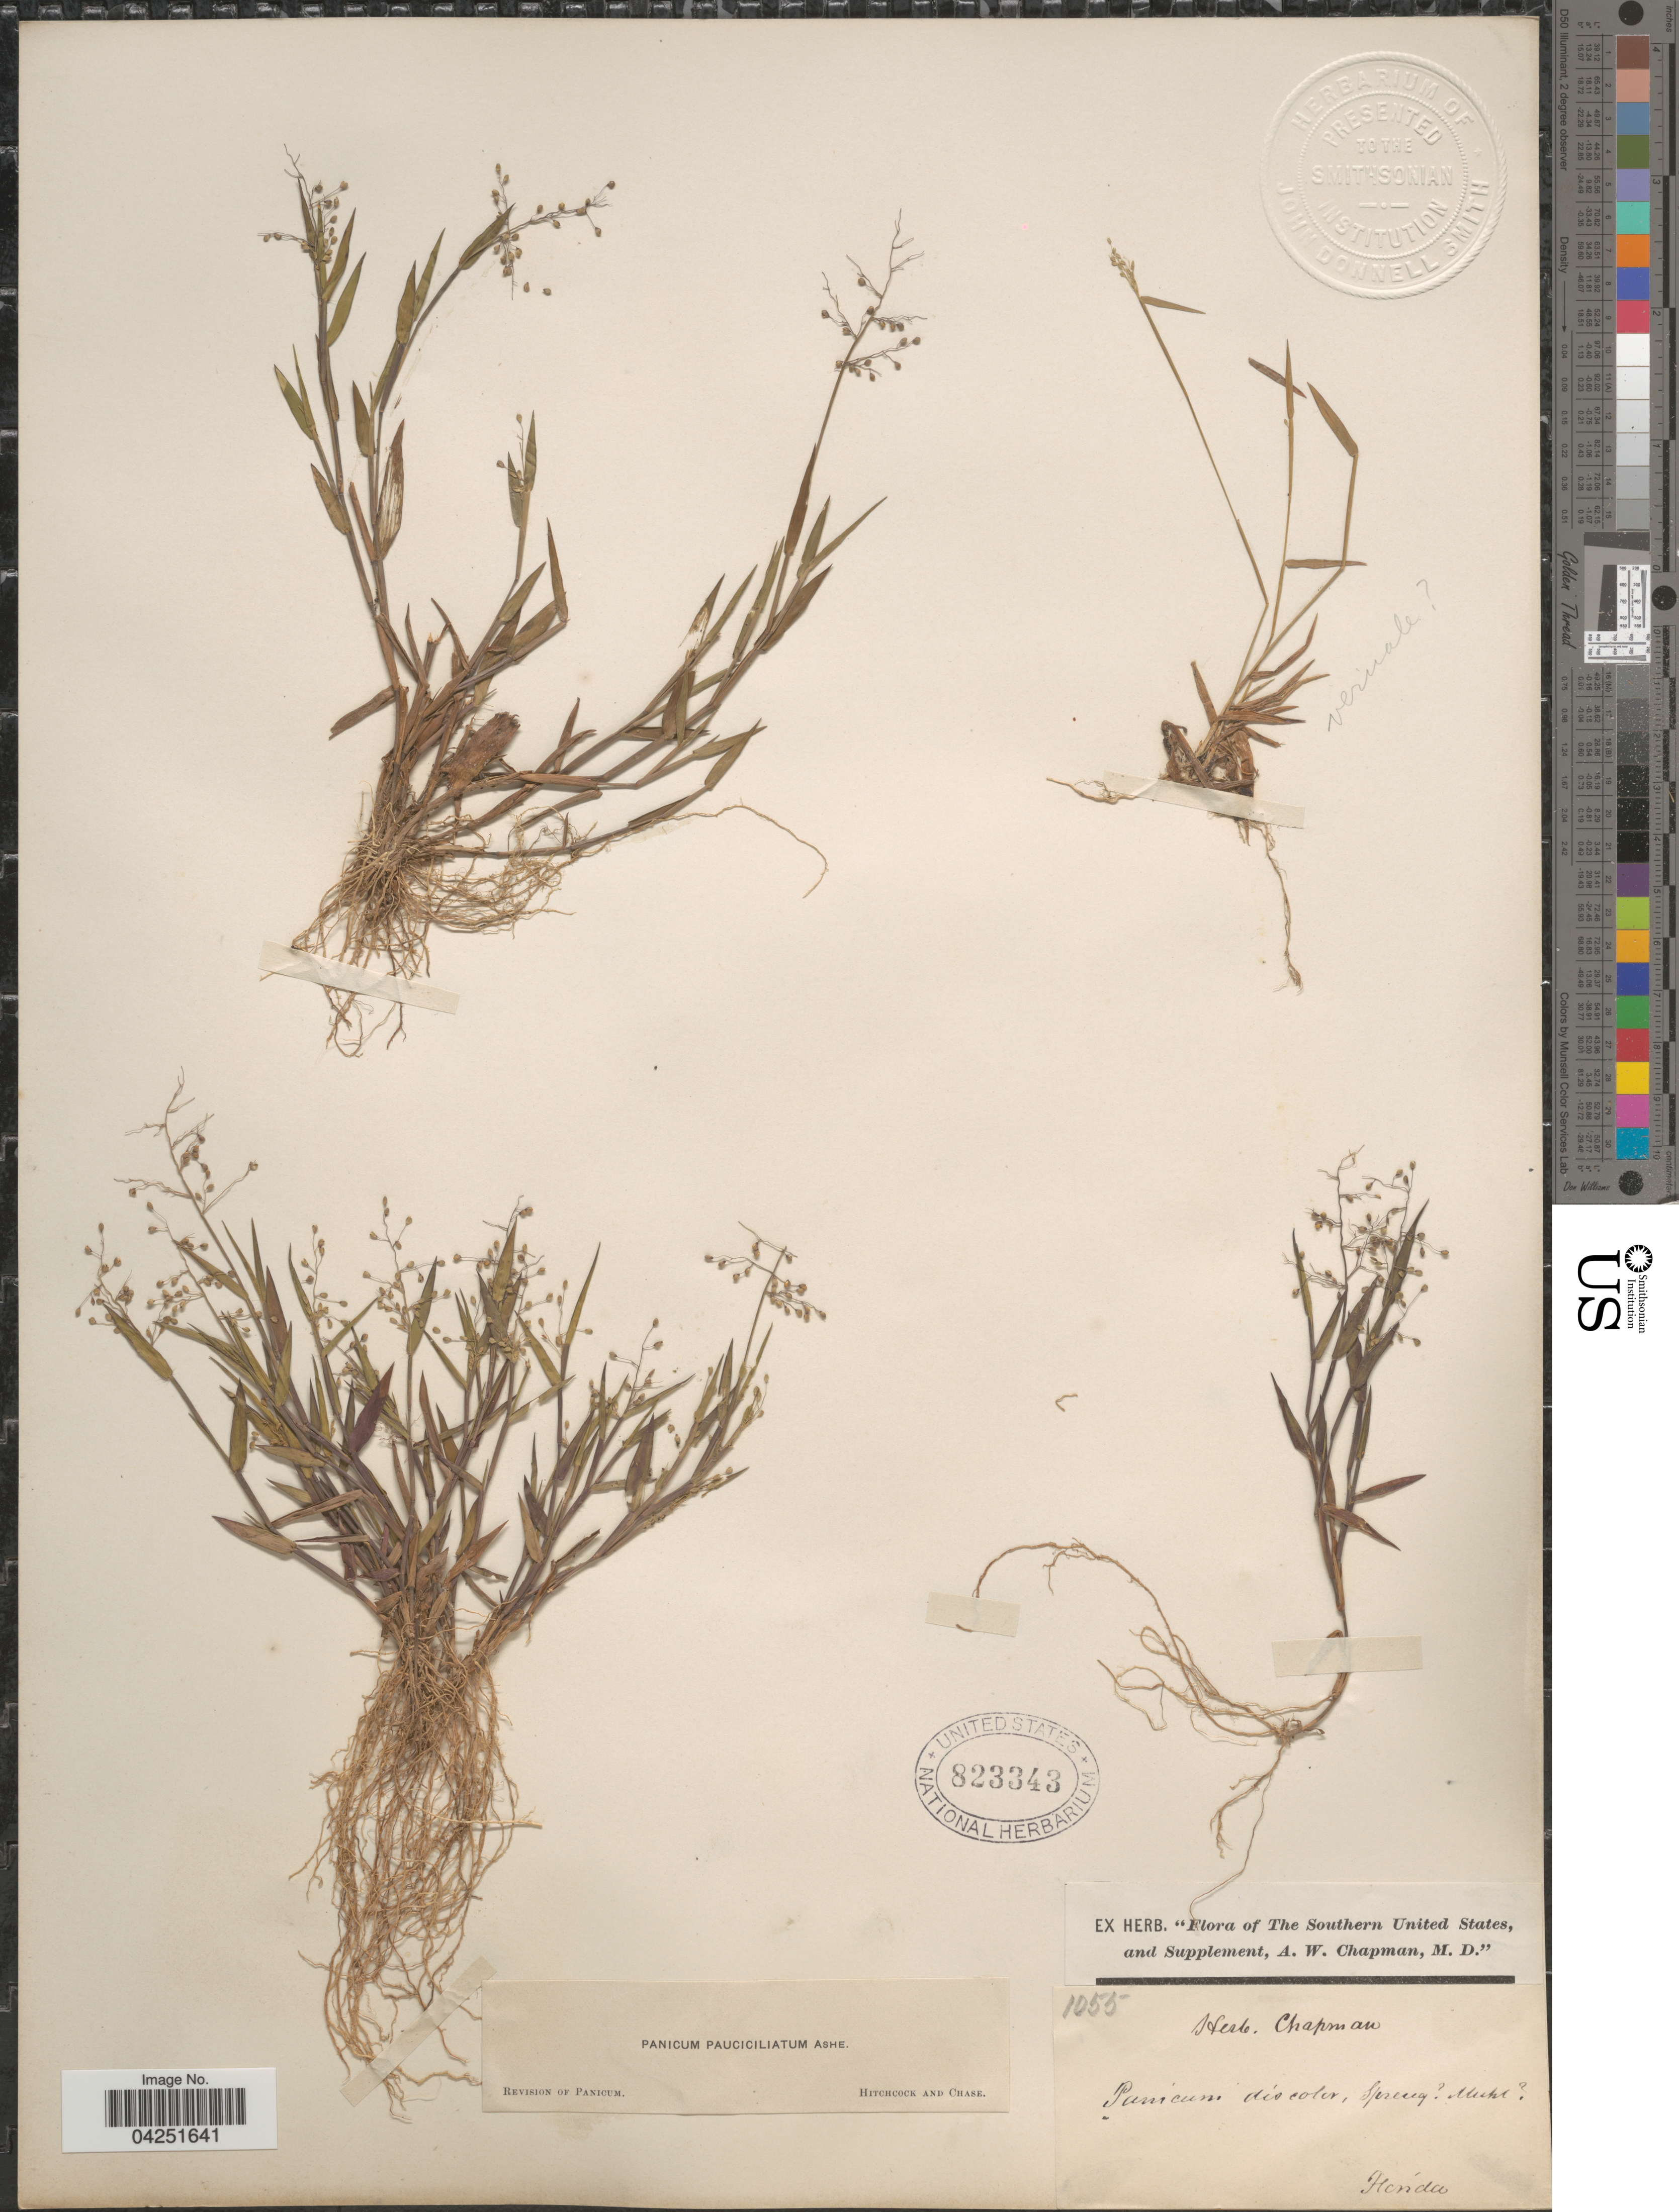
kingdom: Plantae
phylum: Tracheophyta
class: Liliopsida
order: Poales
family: Poaceae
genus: Dichanthelium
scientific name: Dichanthelium acuminatum var. acuminatum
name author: (Sw.) Gould & C.A. Clark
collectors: ex herb. Chapman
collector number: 1055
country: United States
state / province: Florida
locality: Southern United States.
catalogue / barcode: US 823343